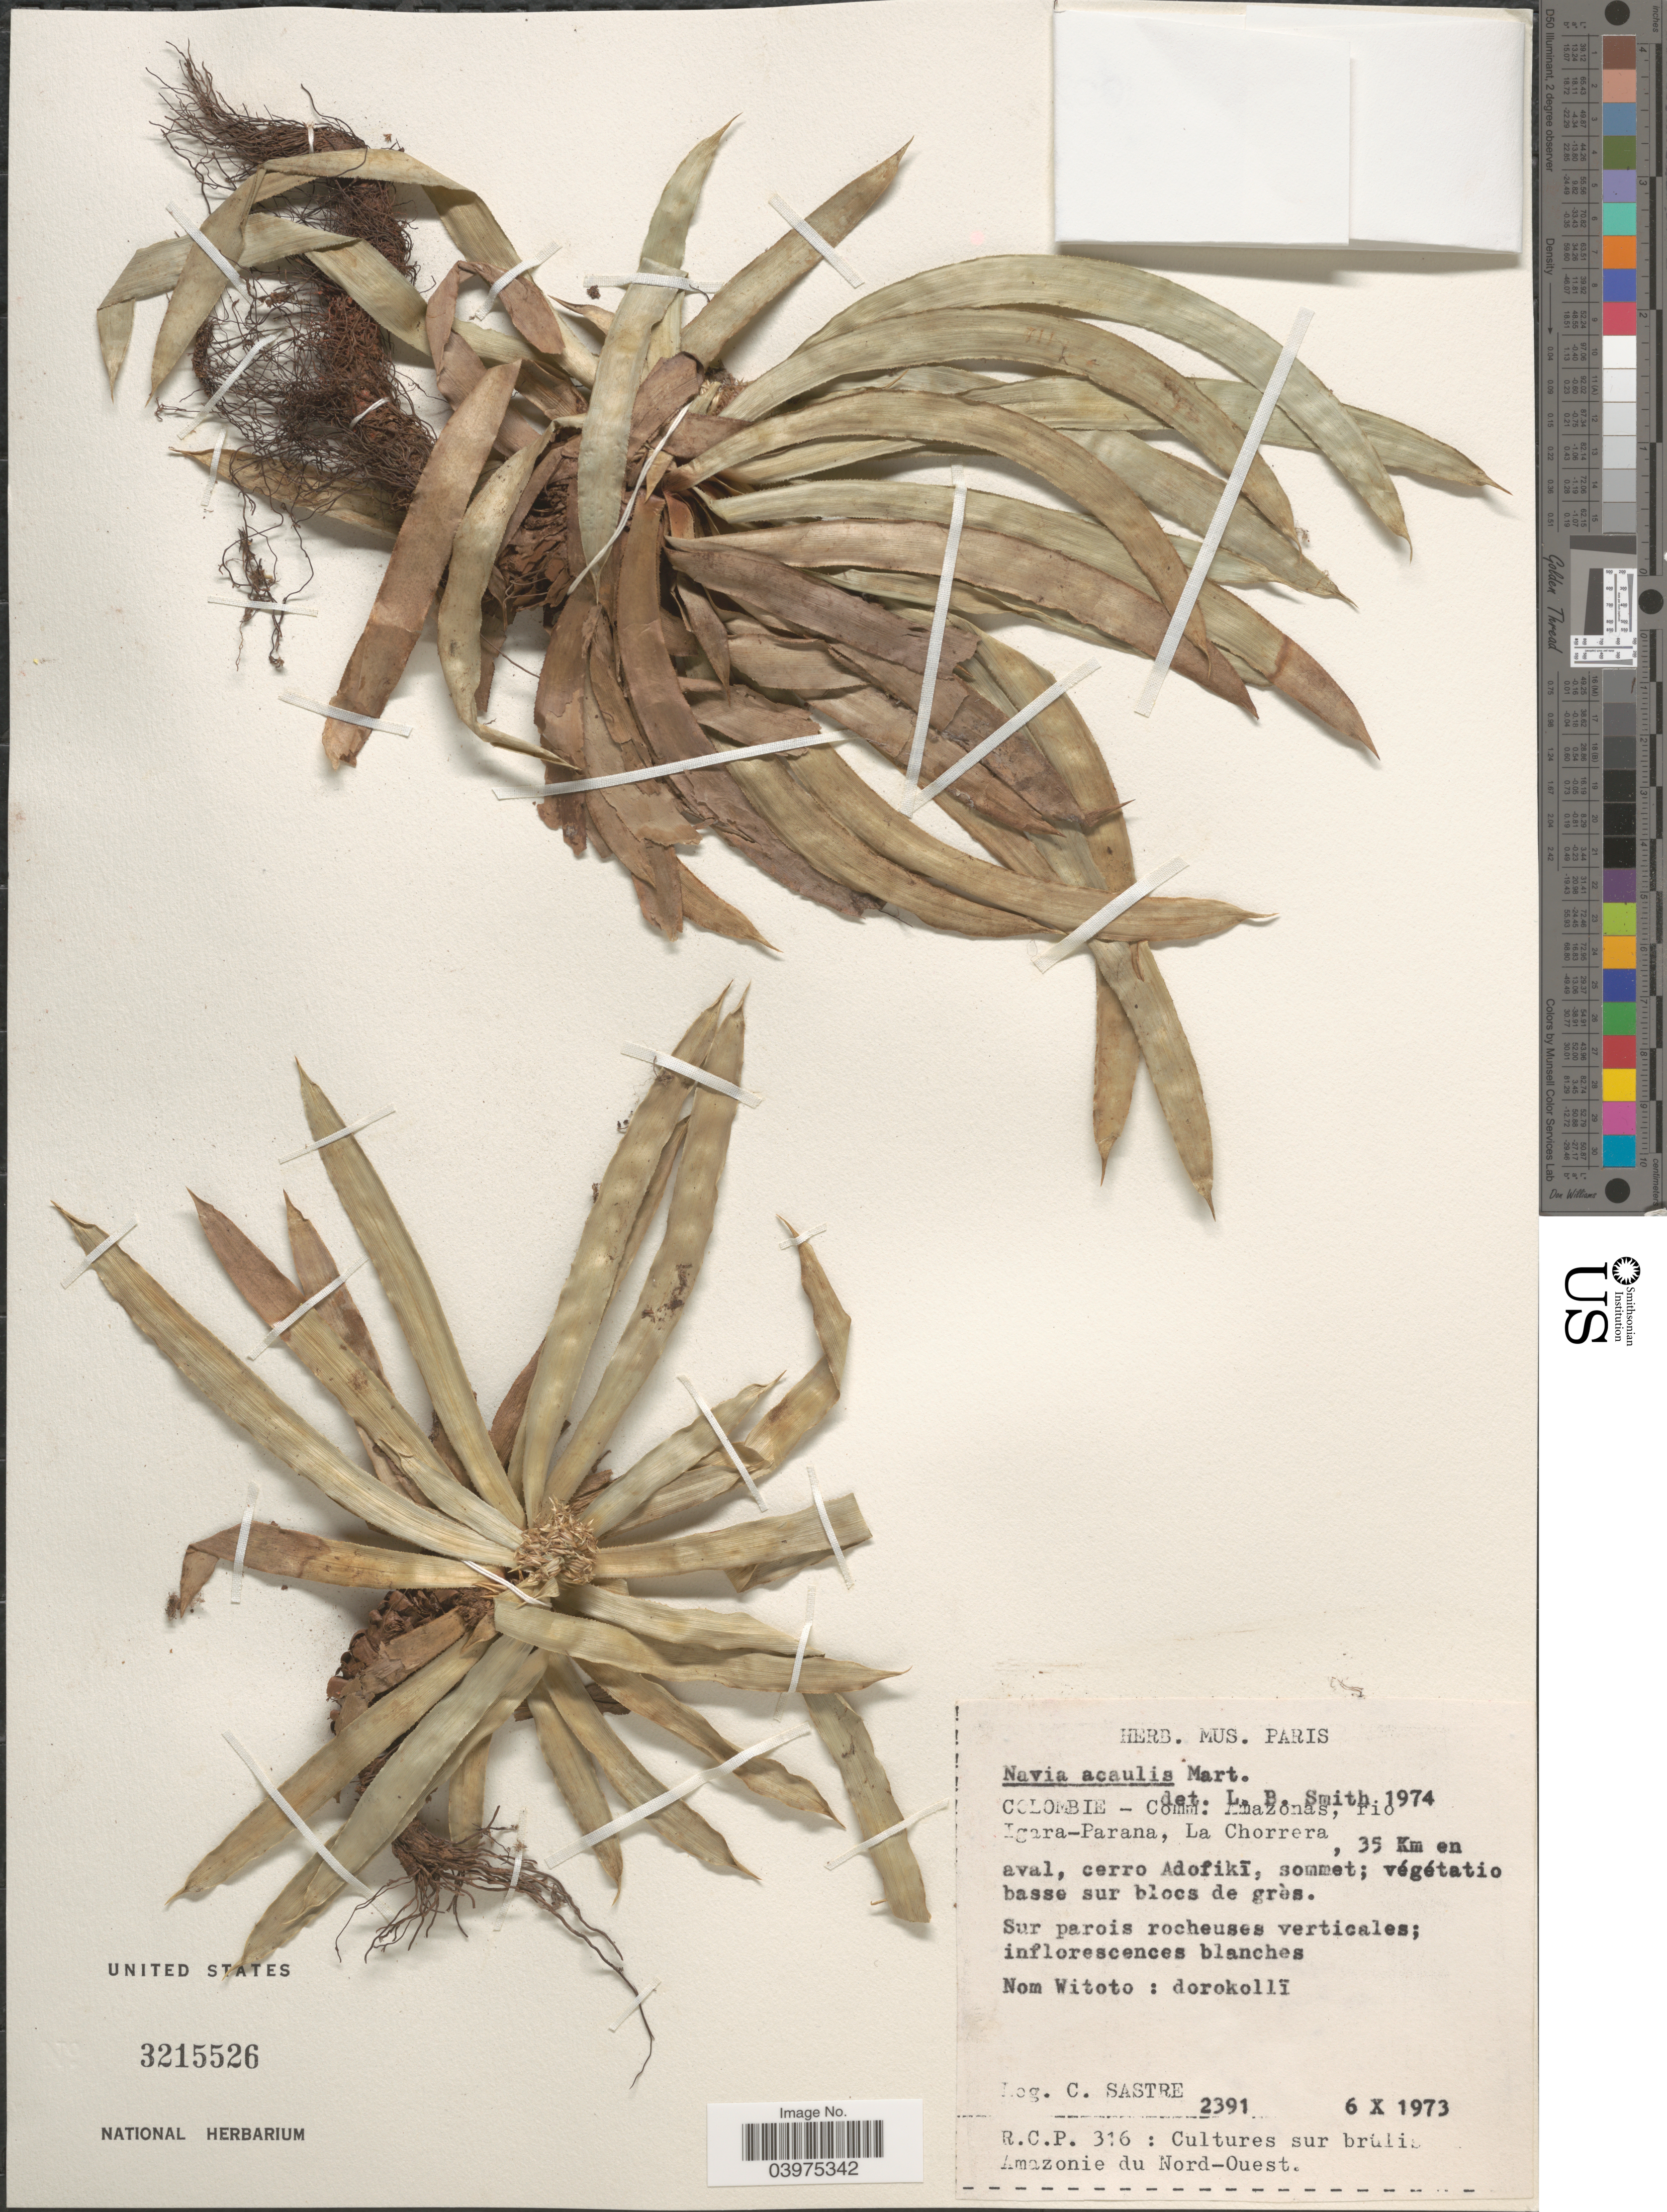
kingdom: Plantae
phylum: Tracheophyta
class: Liliopsida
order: Poales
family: Bromeliaceae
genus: Navia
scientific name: Navia acaulis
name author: Mart. ex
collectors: C. Sastre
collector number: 2391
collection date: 1973-10-06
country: Colombia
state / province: Amazônas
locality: Rio Ifara-Parana, La Chorrera, 35 Km en aval, cerro Adofiki, sommet.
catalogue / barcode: US 3215526